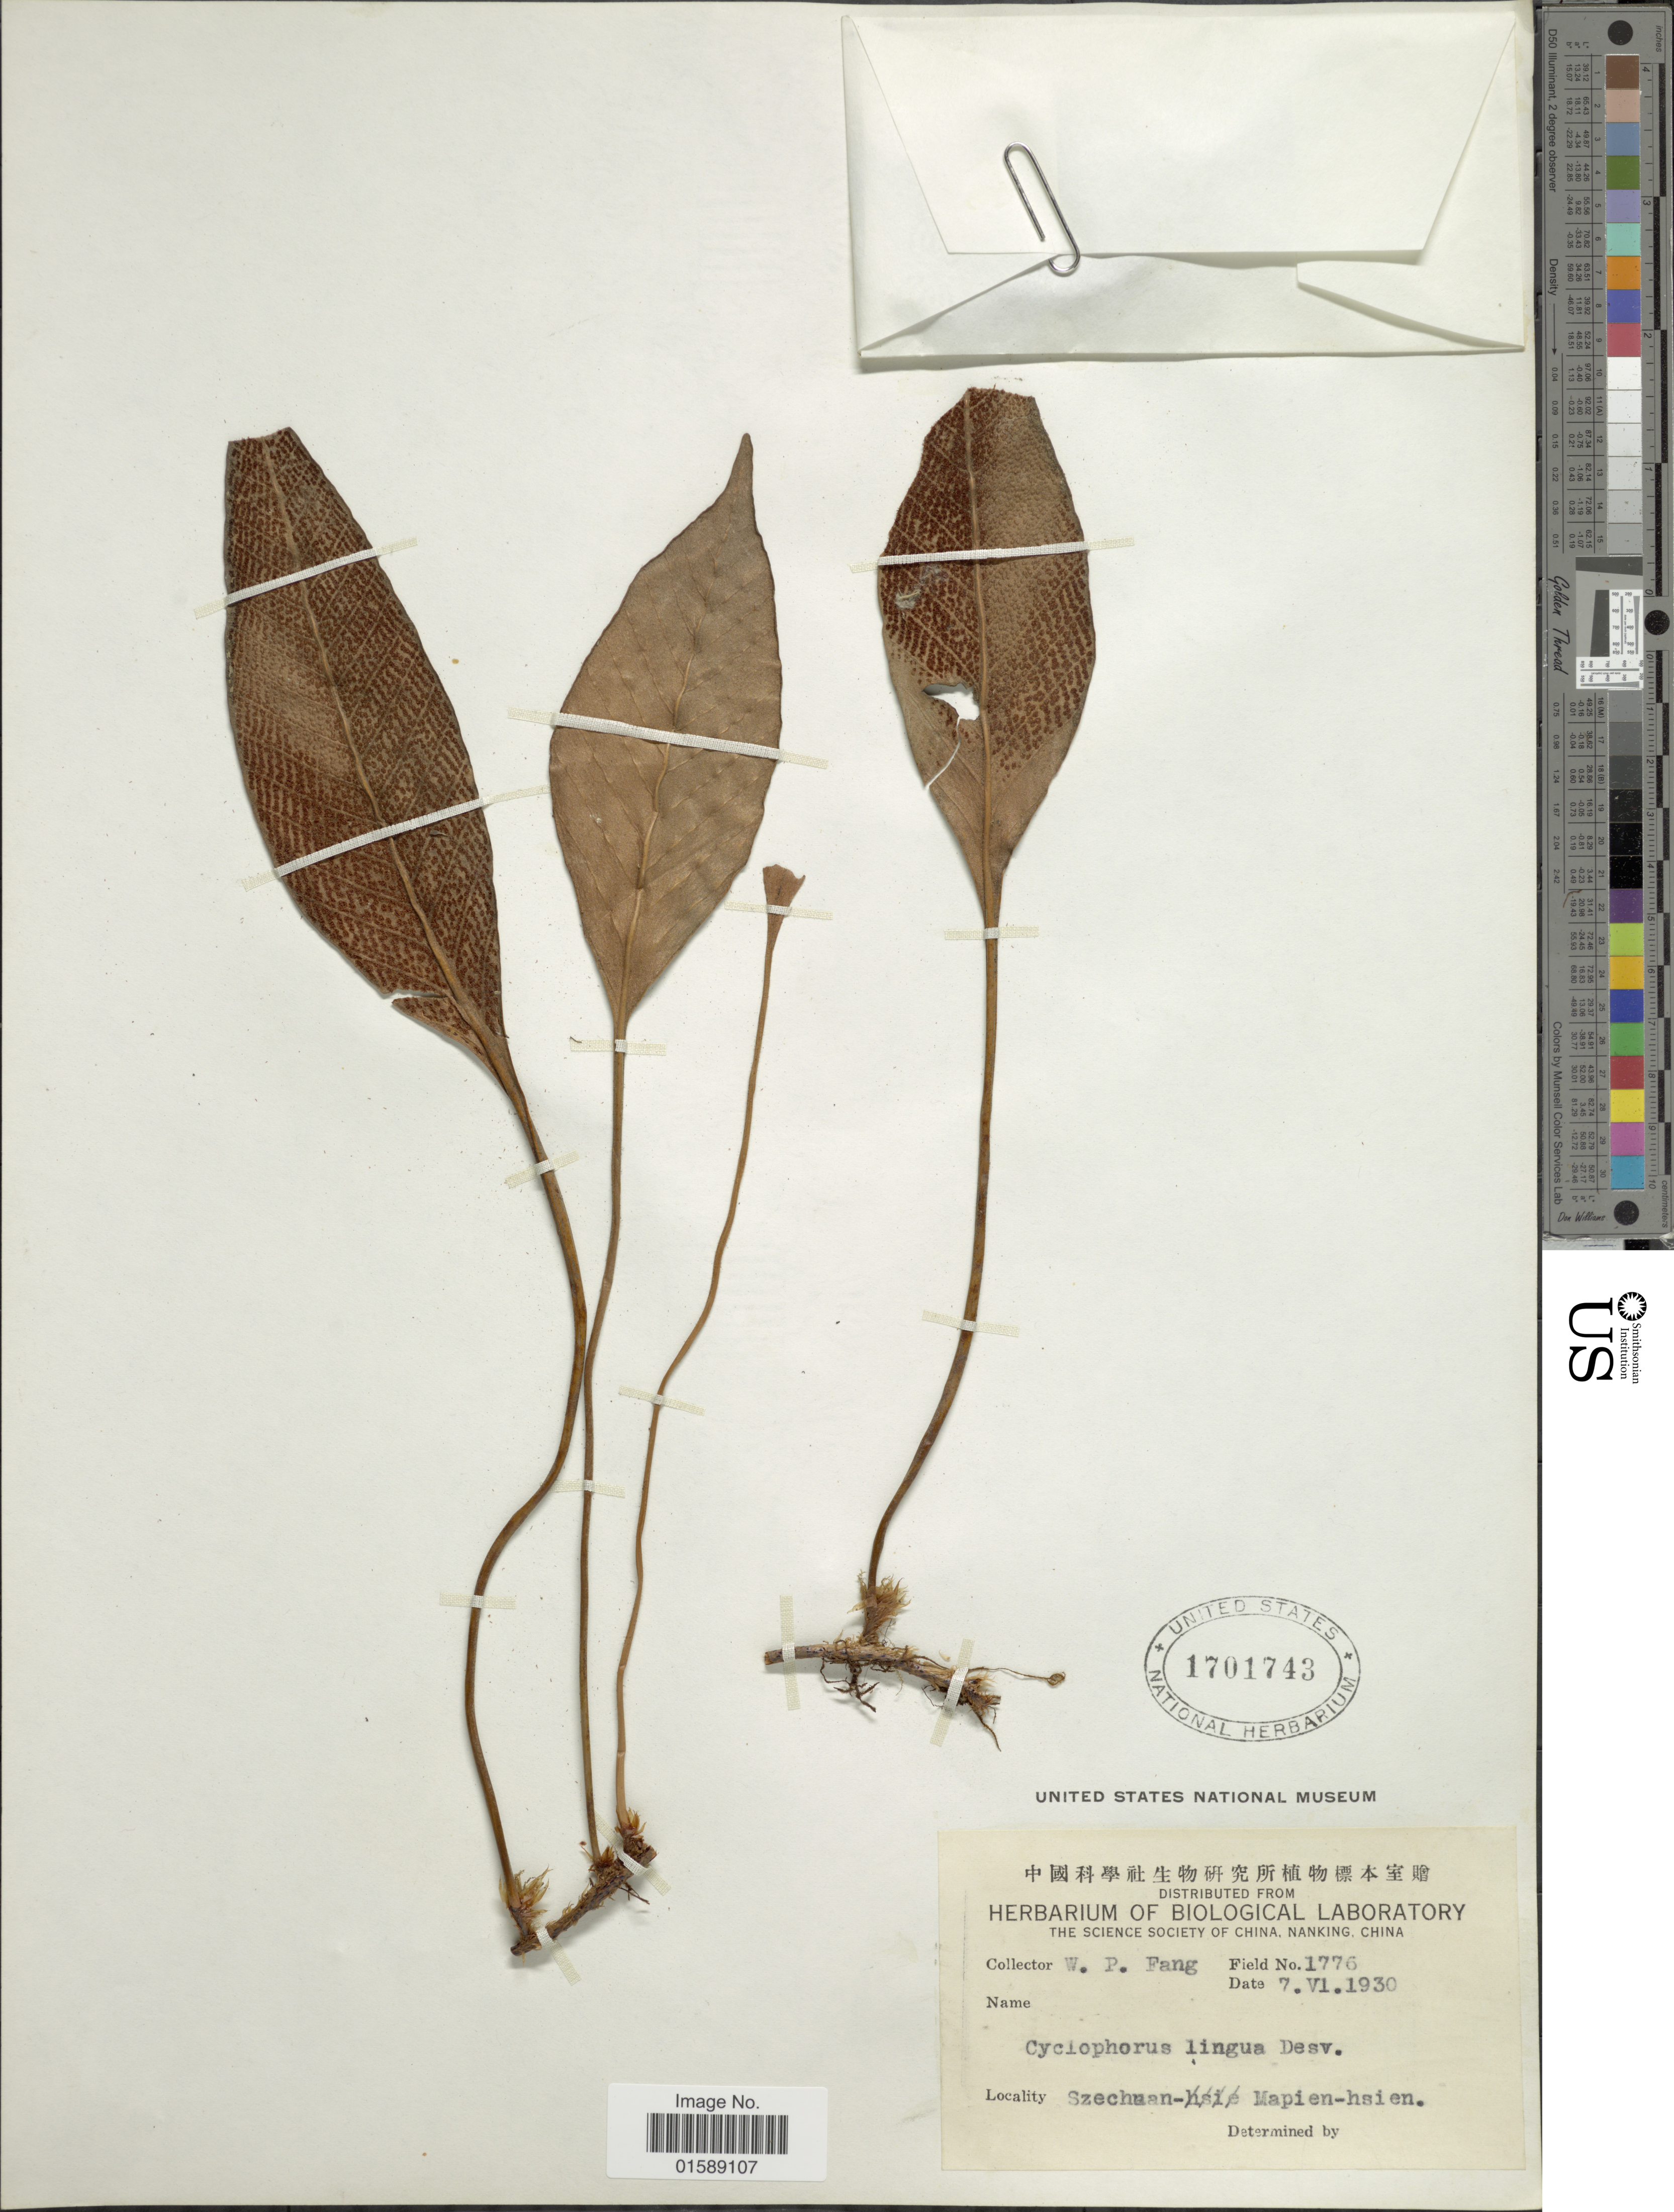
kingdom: Plantae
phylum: Tracheophyta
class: Polypodiopsida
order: Polypodiales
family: Polypodiaceae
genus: Pyrrosia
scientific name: Pyrrosia lingua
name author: (Thurb.) Farw.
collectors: W. P. Fang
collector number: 1776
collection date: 1930-06-07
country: China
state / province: Sichuan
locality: Szechuan, Mapien-hsien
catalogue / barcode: US 1701743